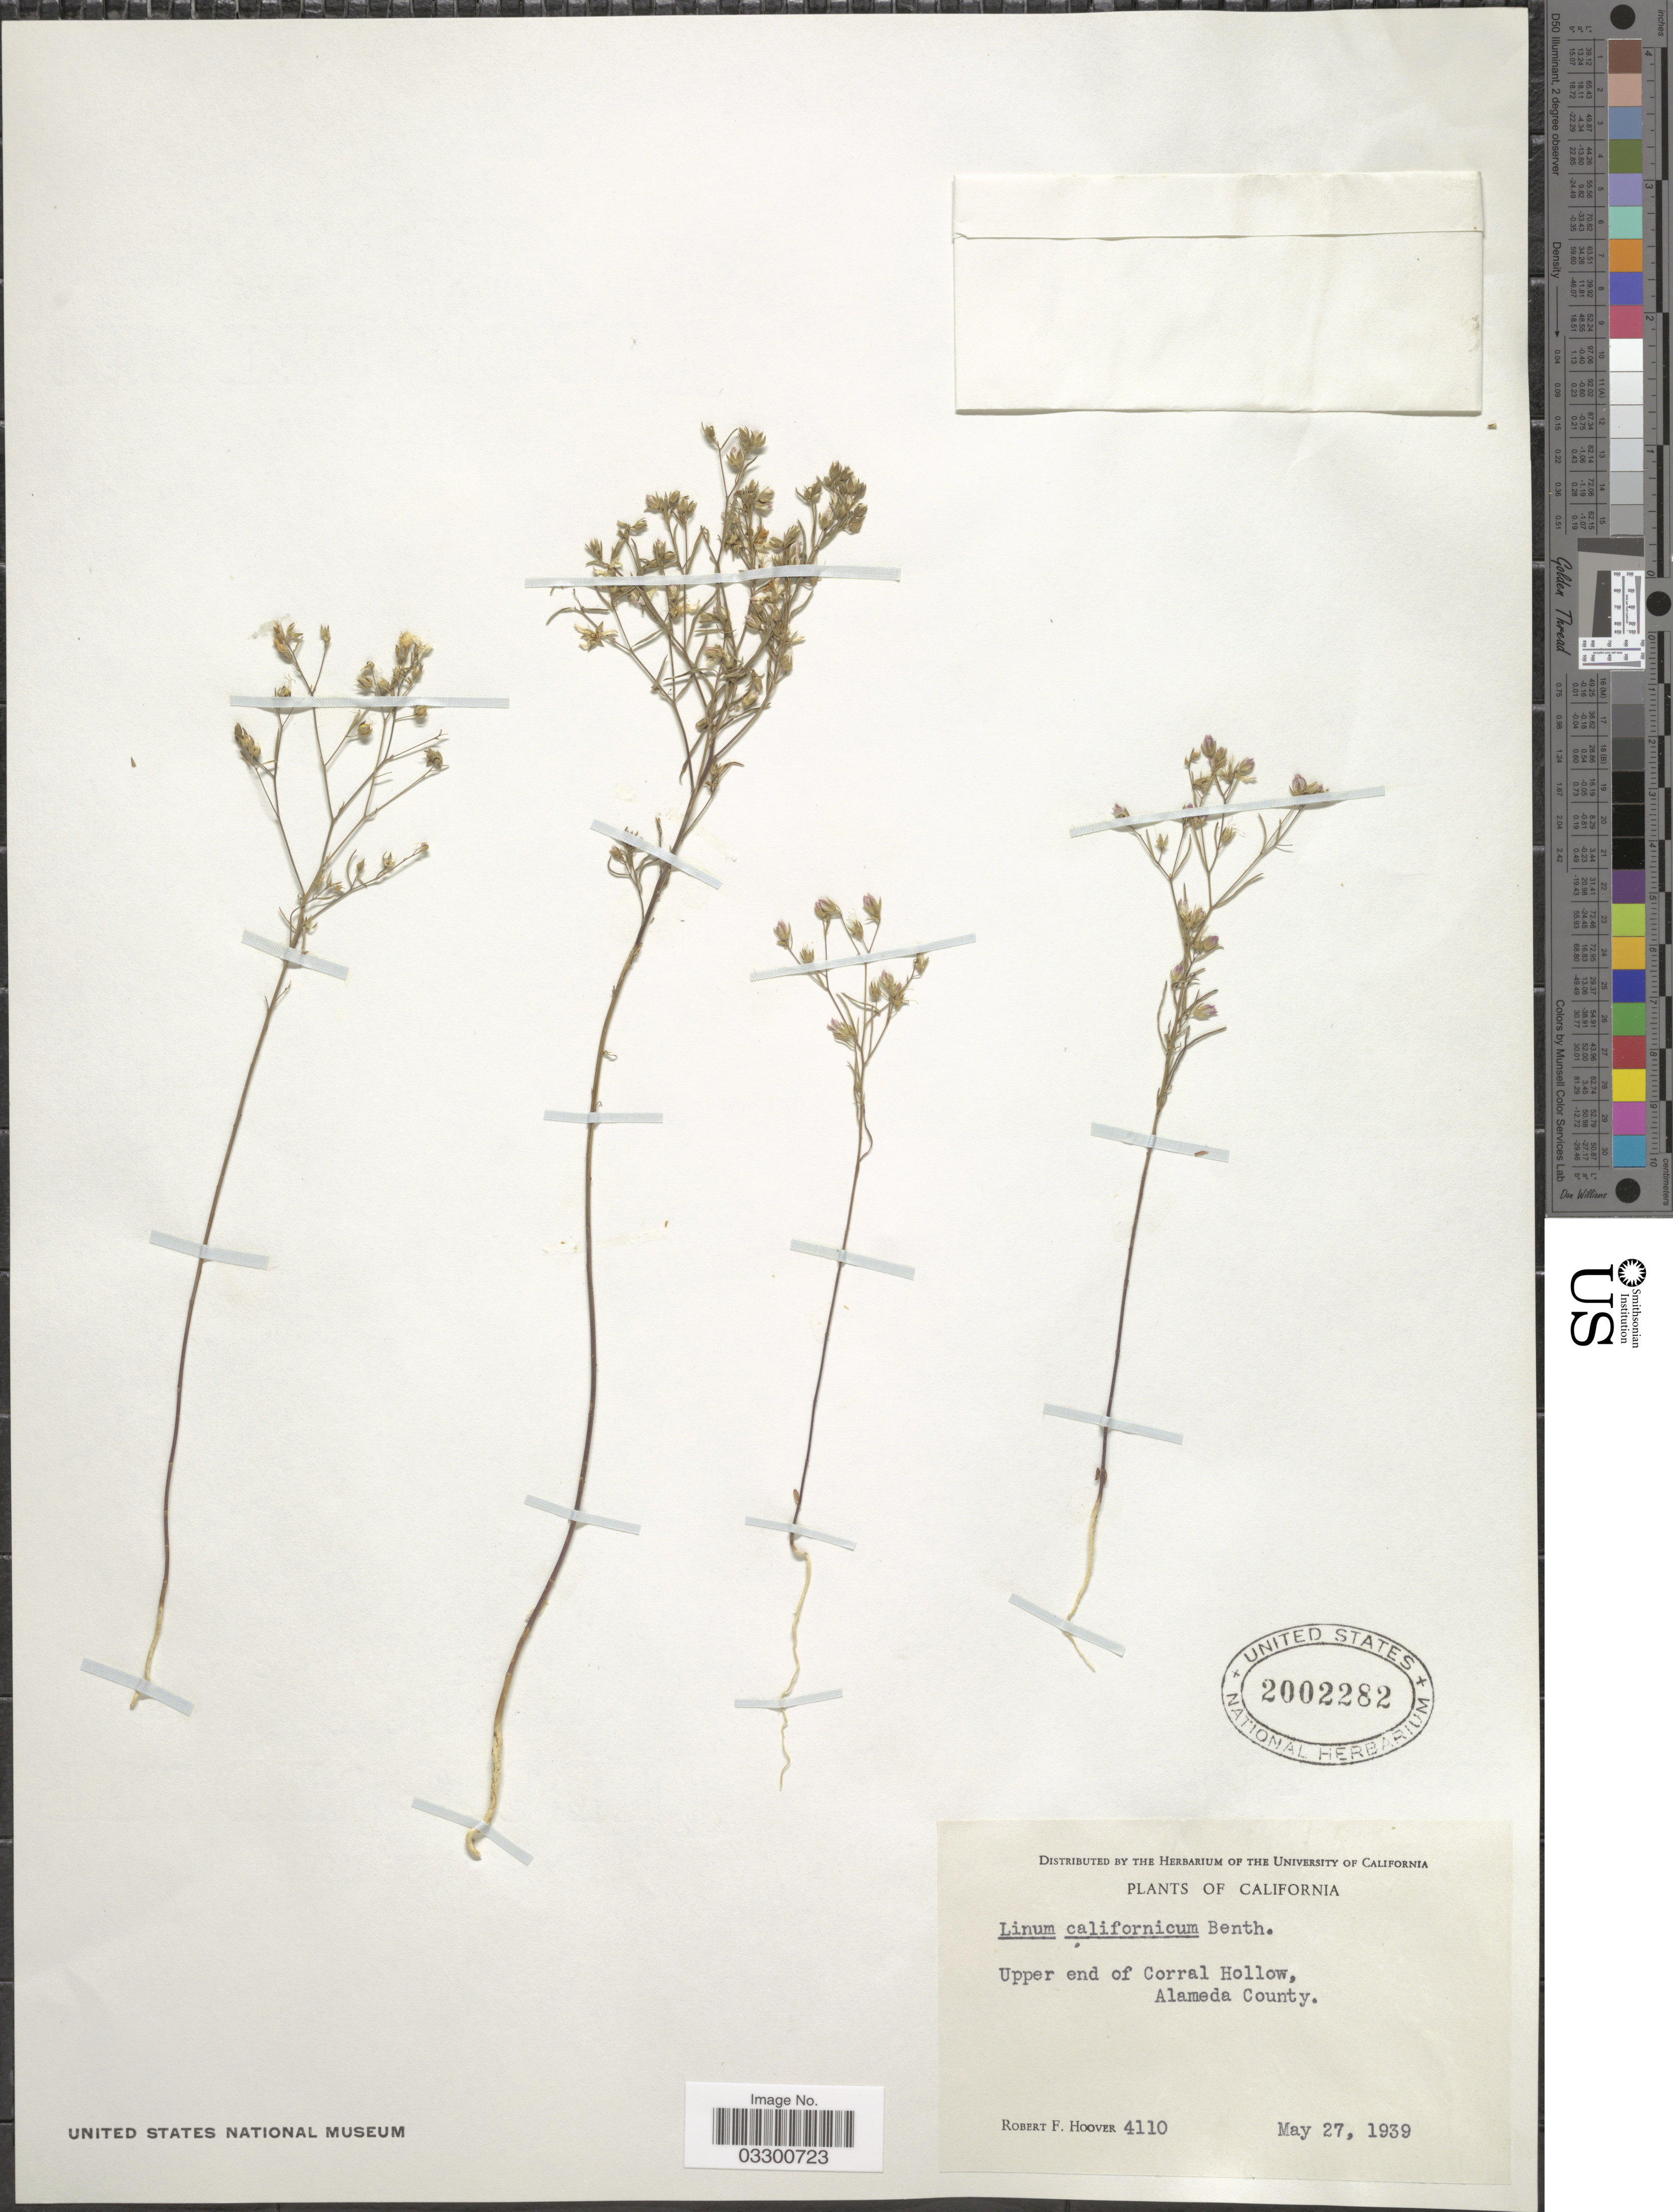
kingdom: Plantae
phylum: Tracheophyta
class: Magnoliopsida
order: Malpighiales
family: Linaceae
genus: Hesperolinon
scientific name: Hesperolinon californicum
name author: (Benth.) Small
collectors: R. F. Hoover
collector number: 4110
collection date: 1939-05-27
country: United States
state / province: California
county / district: Alameda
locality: Upper end of Corral Hollow, Alameda County.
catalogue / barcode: US 2002282